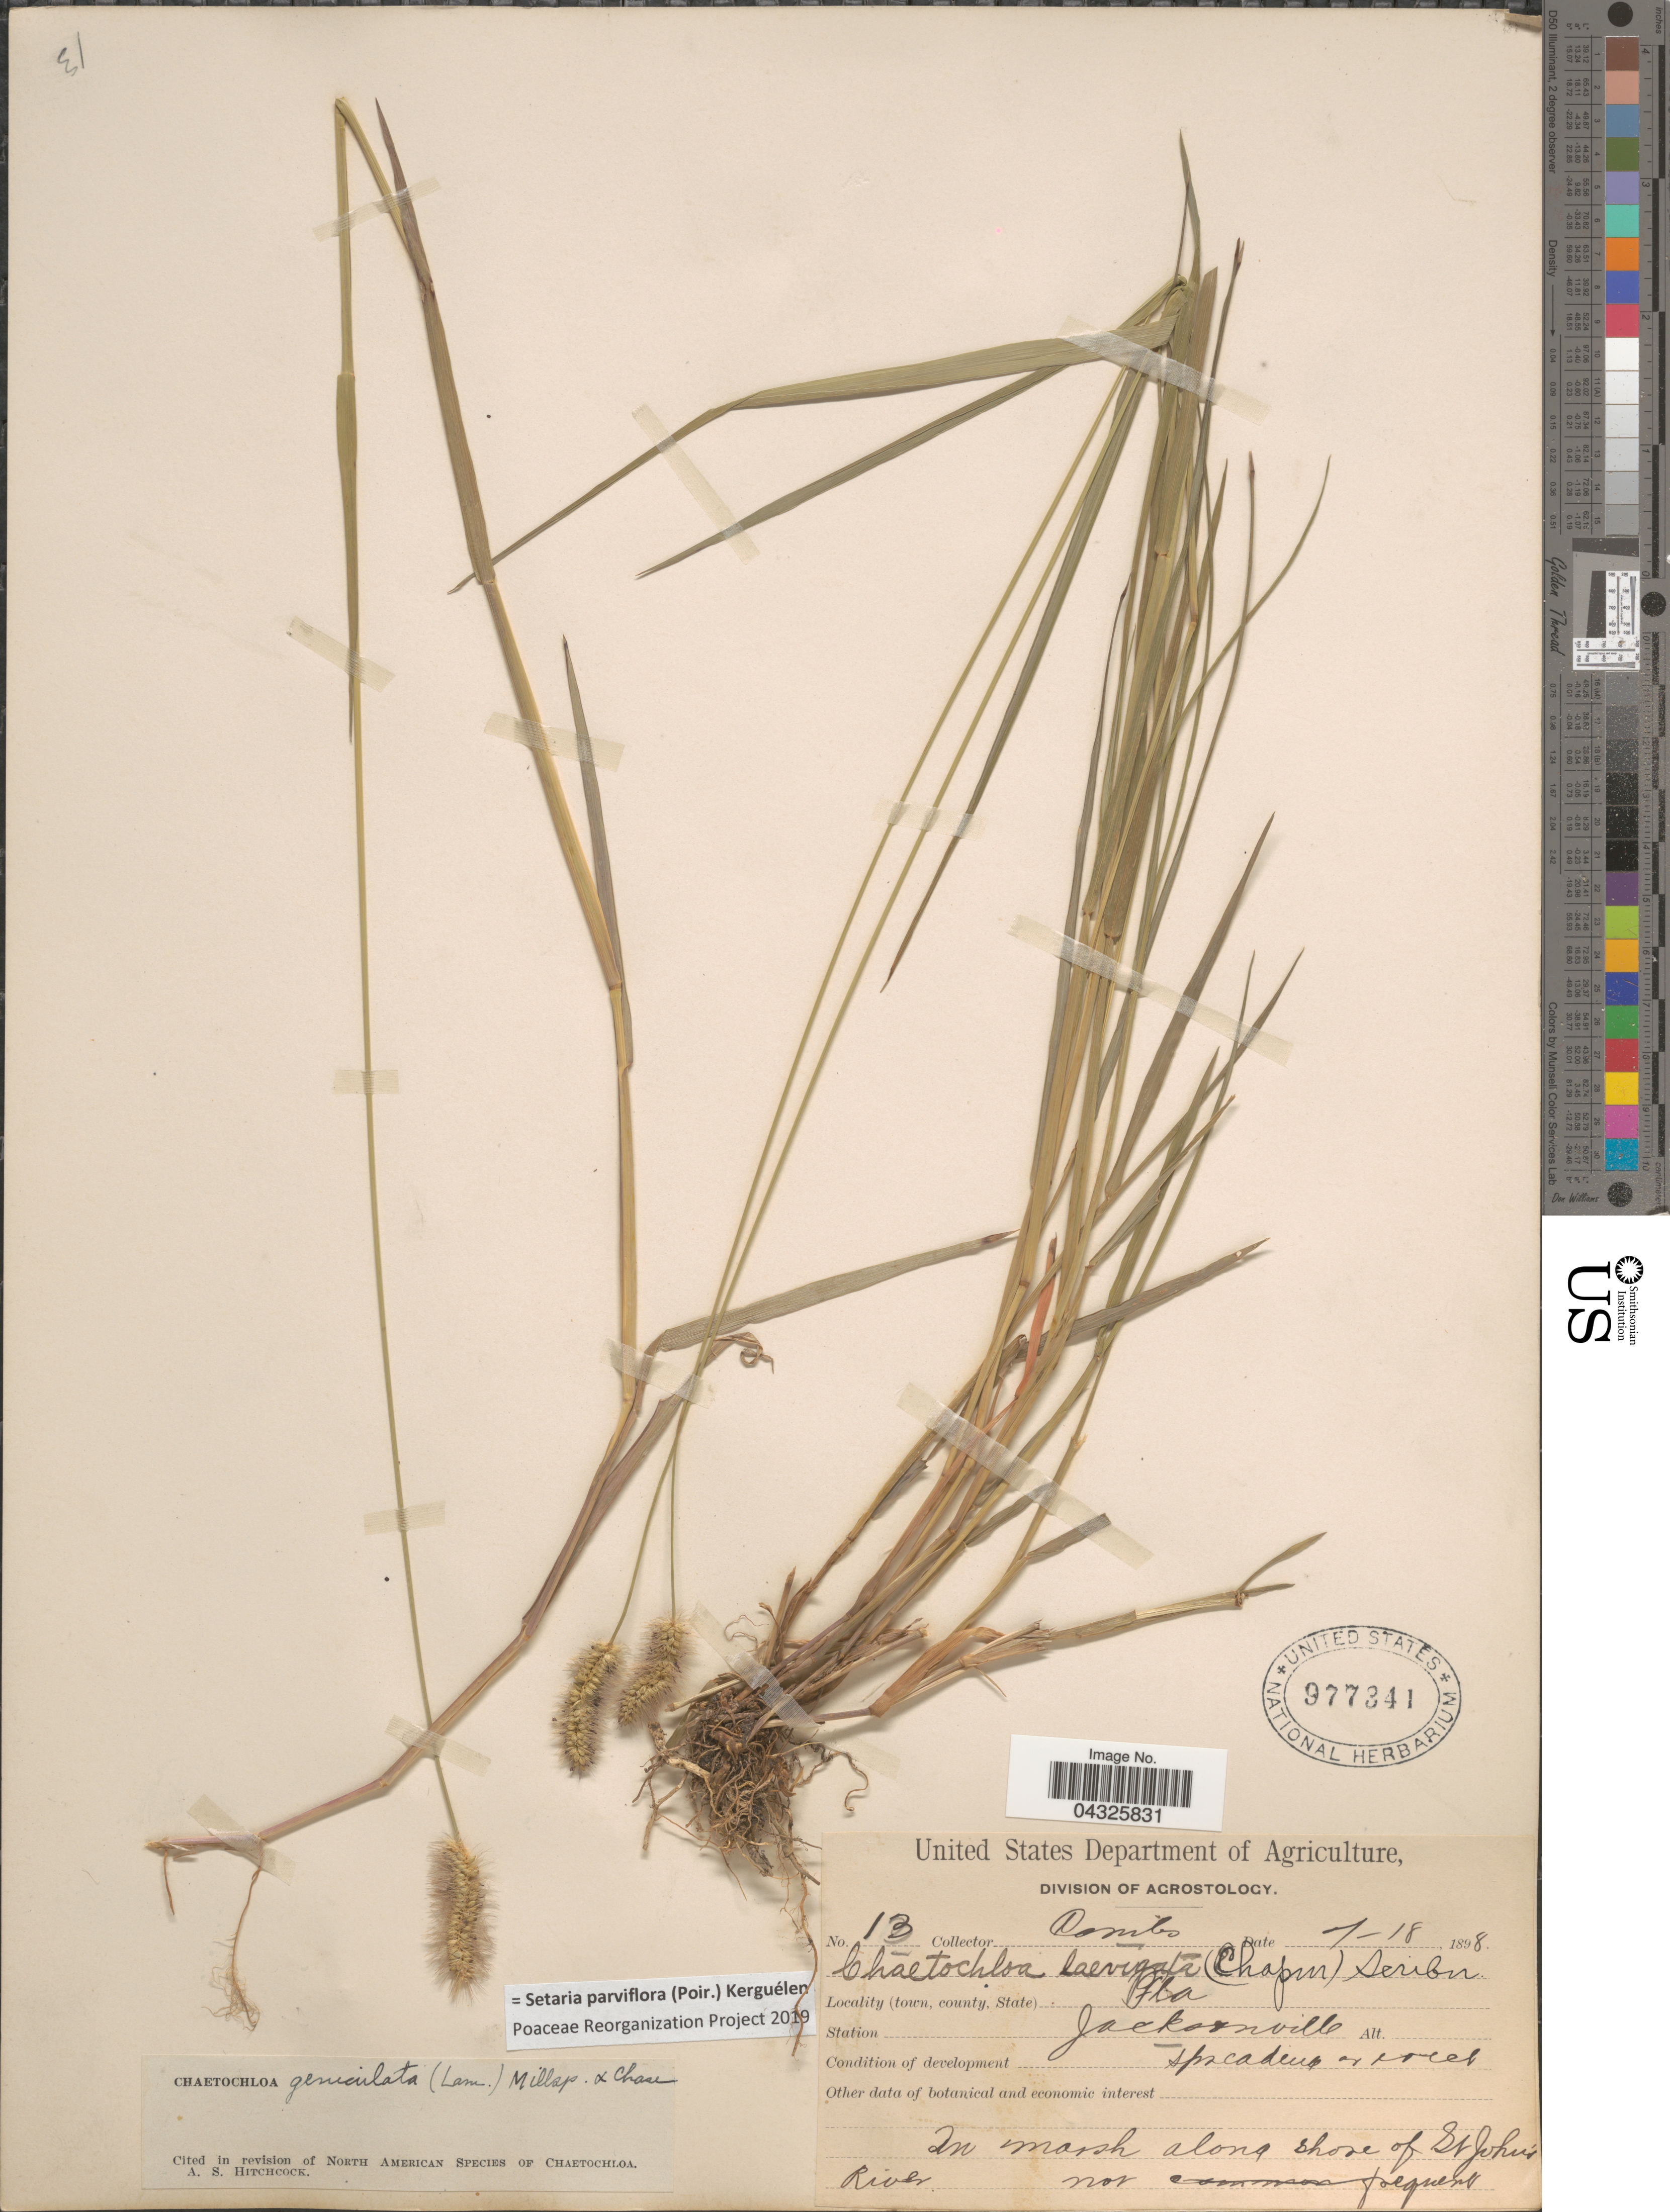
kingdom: Plantae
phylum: Tracheophyta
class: Liliopsida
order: Poales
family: Poaceae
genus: Setaria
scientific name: Setaria parviflora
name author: (Poir.) Kerguélen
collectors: -. Combs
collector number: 13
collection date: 1898-07-18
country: United States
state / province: Florida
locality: Jacksonville. In marsh along shore of St John's River.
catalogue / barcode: US 977341